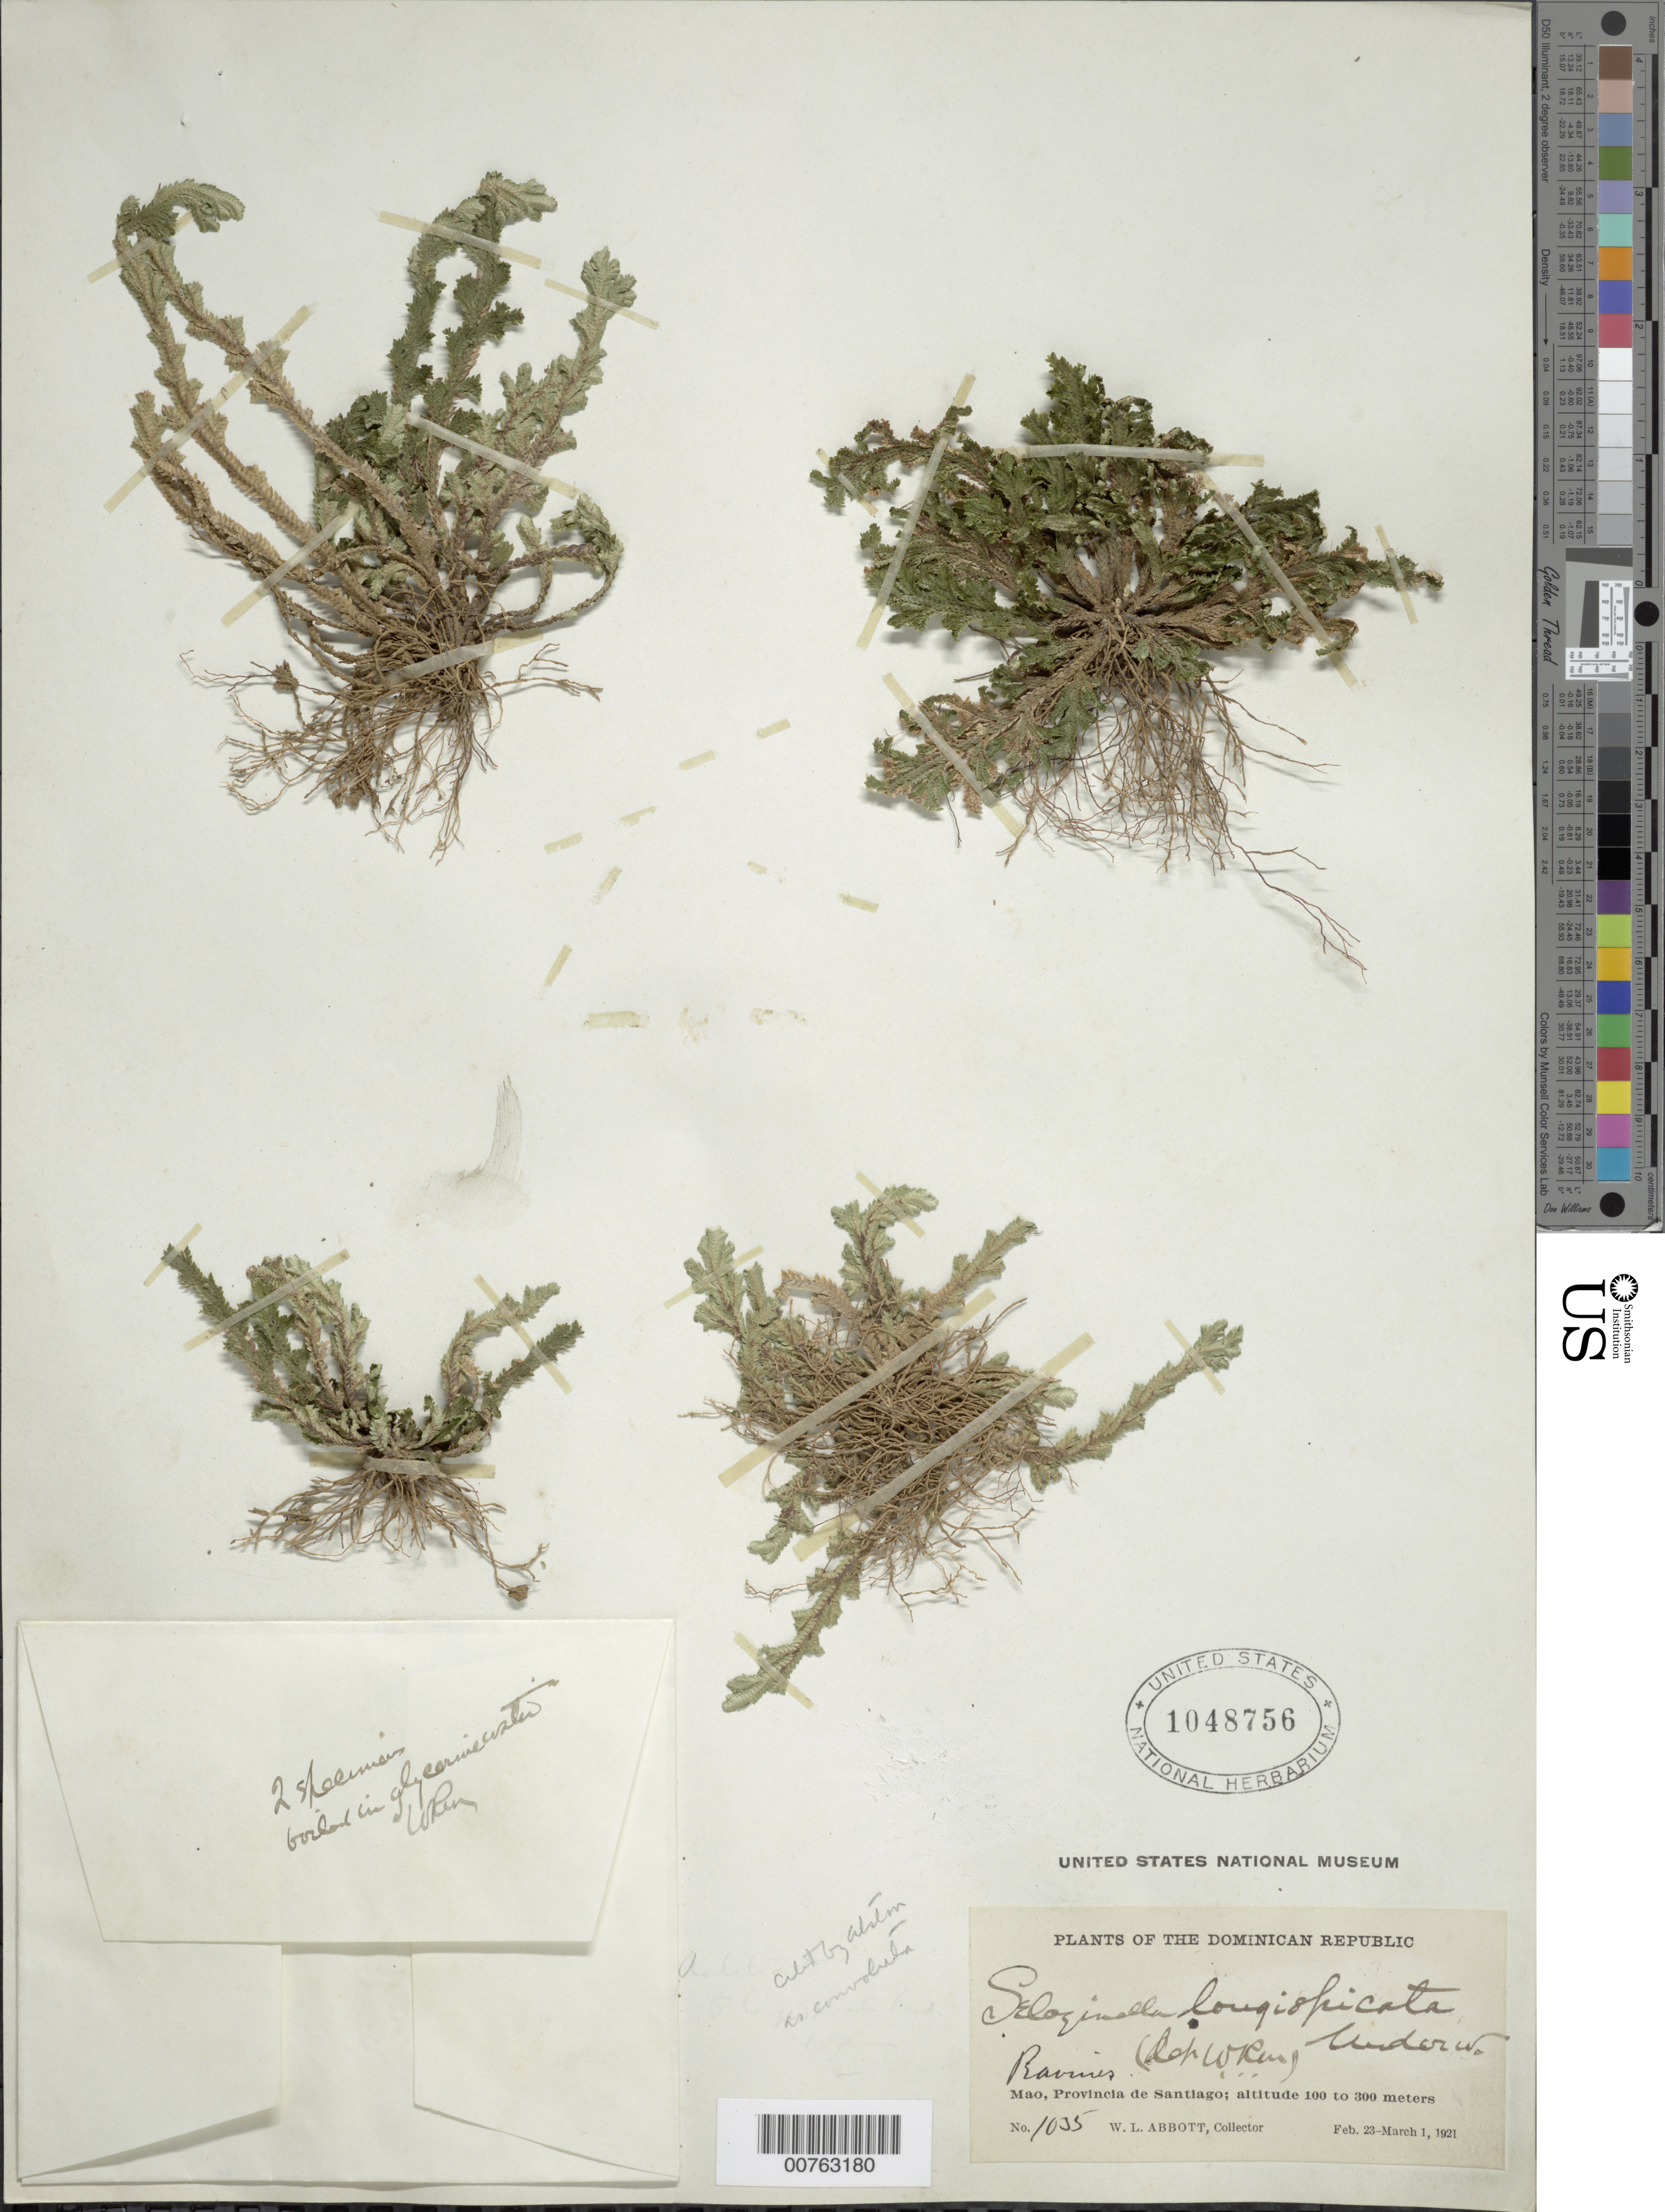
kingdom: Plantae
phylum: Tracheophyta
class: Lycopodiopsida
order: Selaginellales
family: Selaginellaceae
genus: Selaginella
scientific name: Selaginella convoluta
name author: (Arn.) Spring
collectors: W. L. Abbott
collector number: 1035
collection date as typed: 23 Feb 1910 01 Mar 1921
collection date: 1910-02-23/1921-03-01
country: Dominican Republic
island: Hispaniola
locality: Mao, Provincia de Santiago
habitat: Ravines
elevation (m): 100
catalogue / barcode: US 1048756